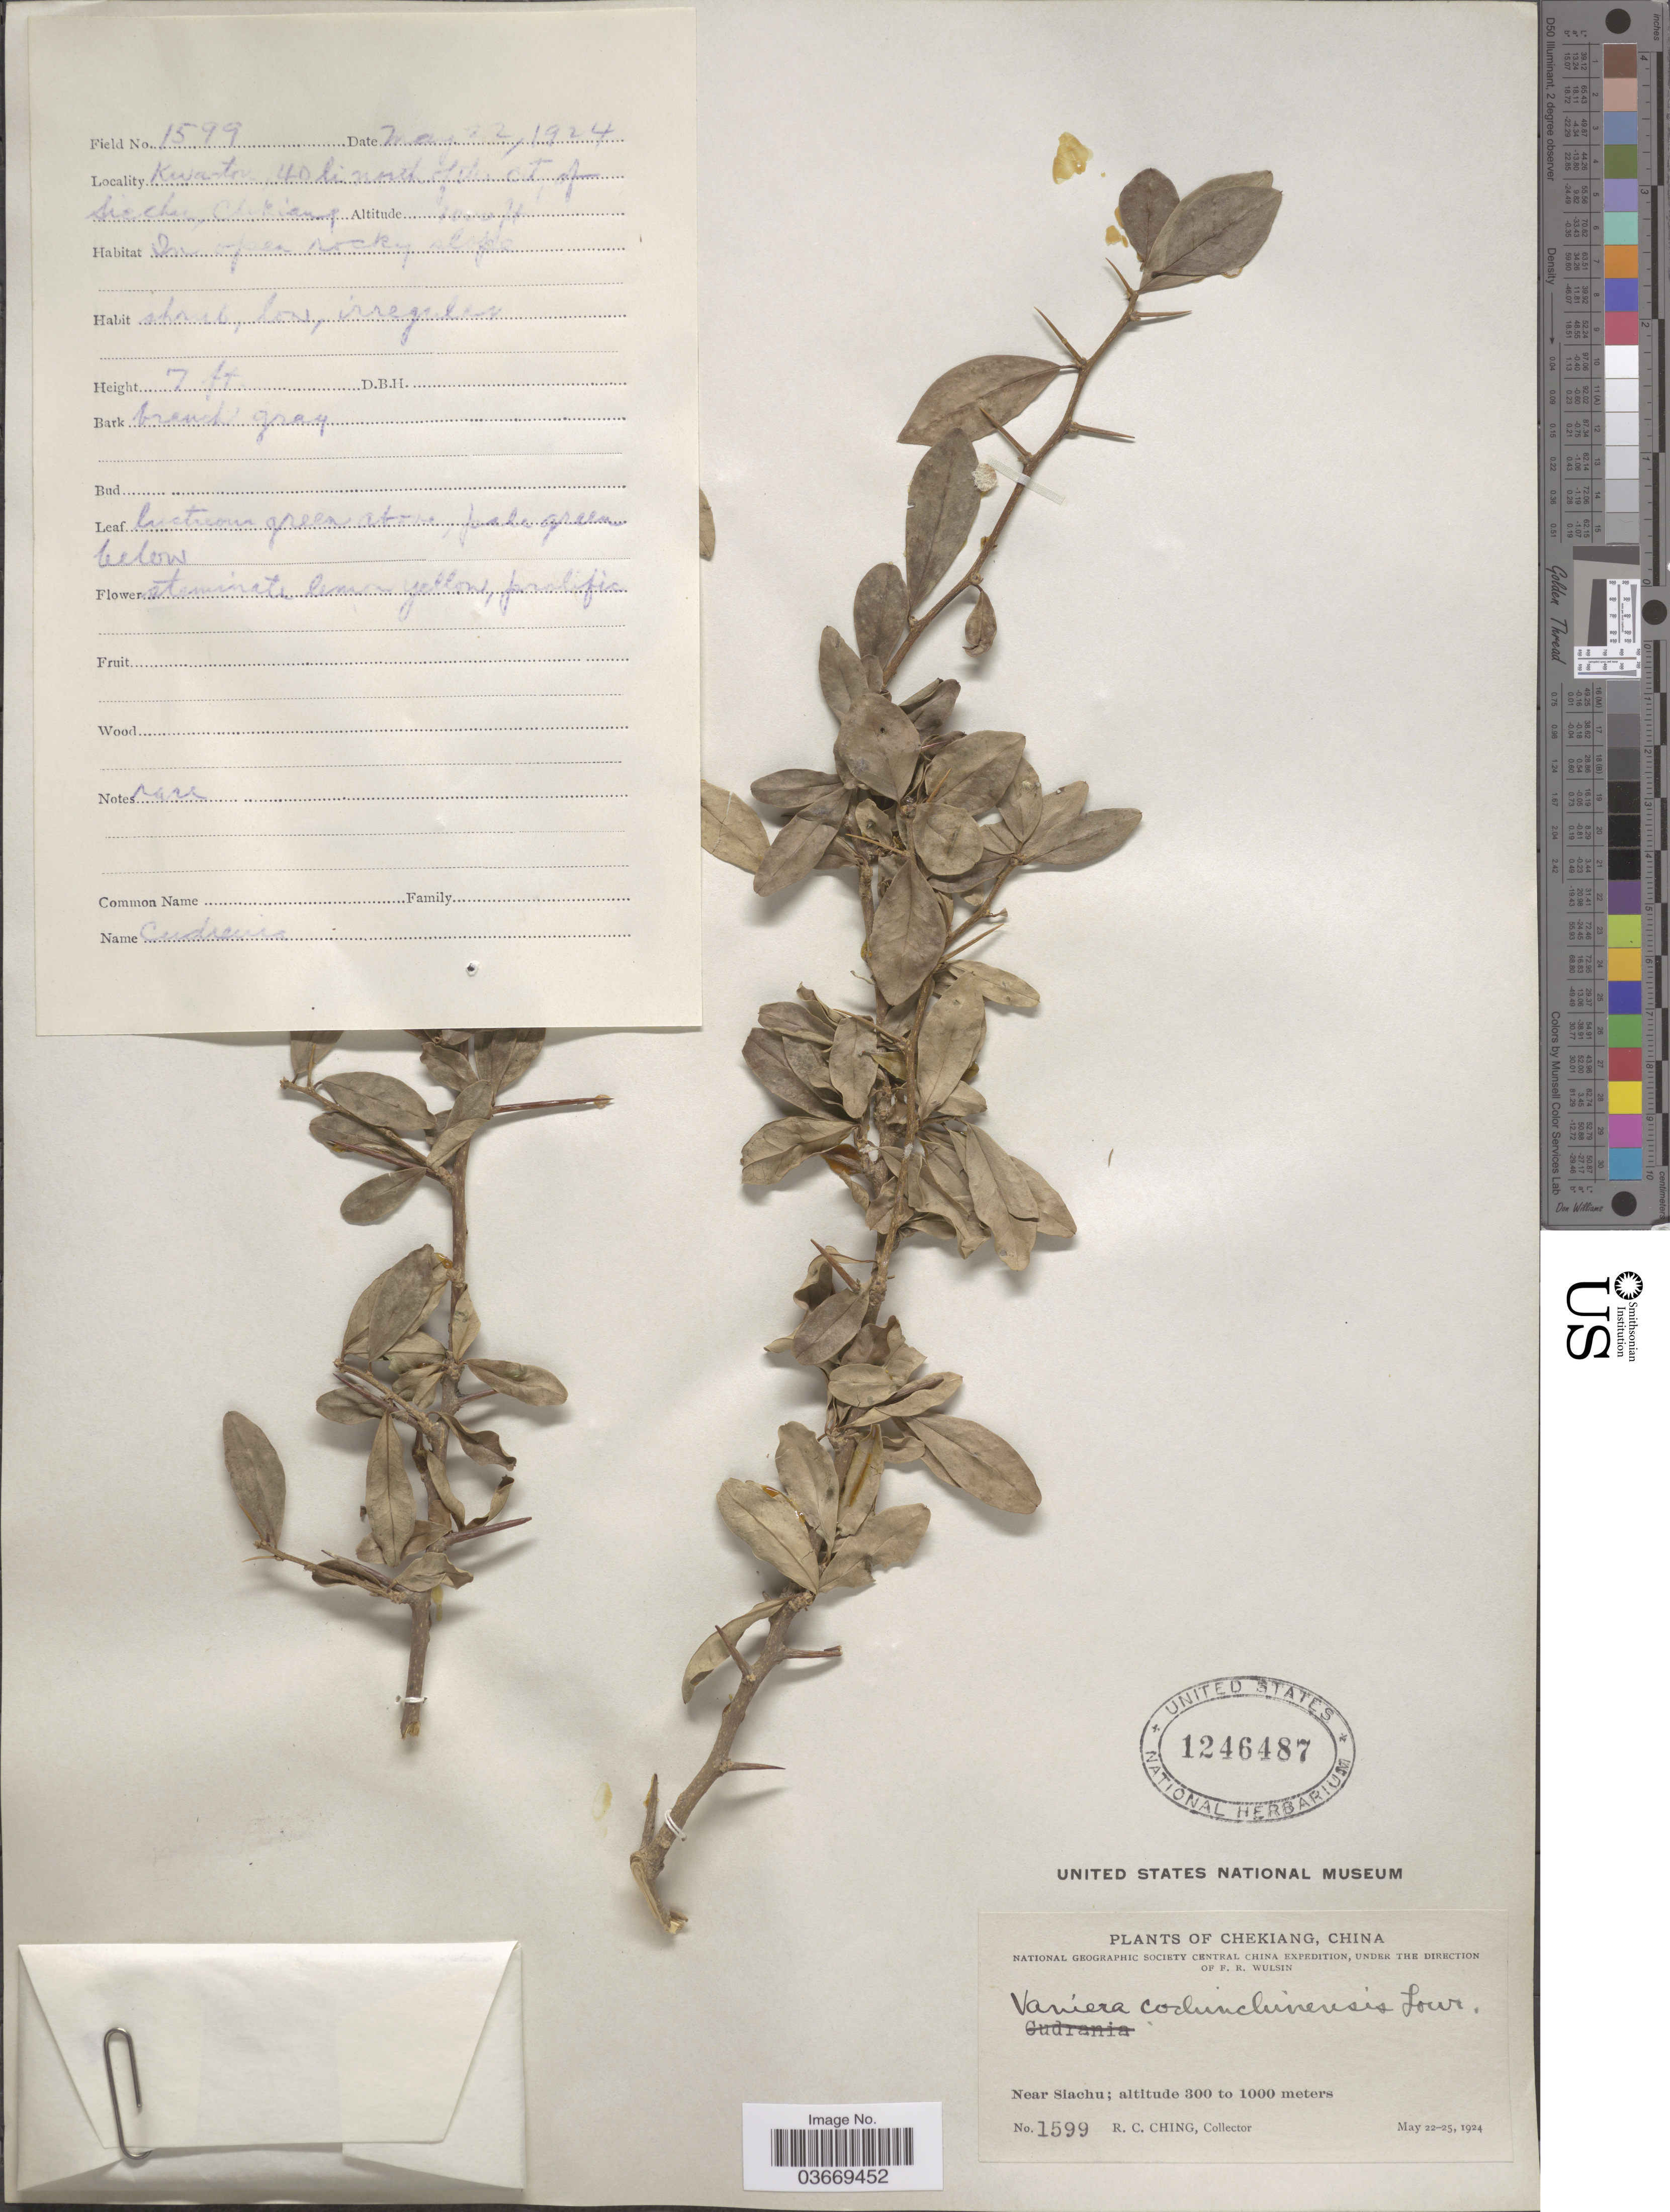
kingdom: Plantae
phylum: Tracheophyta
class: Magnoliopsida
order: Rosales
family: Moraceae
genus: Maclura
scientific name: Maclura cochinchinensis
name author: (Lour.) Corner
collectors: R. C. Ching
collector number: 1599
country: China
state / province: Zhejiang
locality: Chekiang. Near Siachu. Kwanton*, 40 li north of the At* of Siachu.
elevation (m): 305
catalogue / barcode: US 1246487